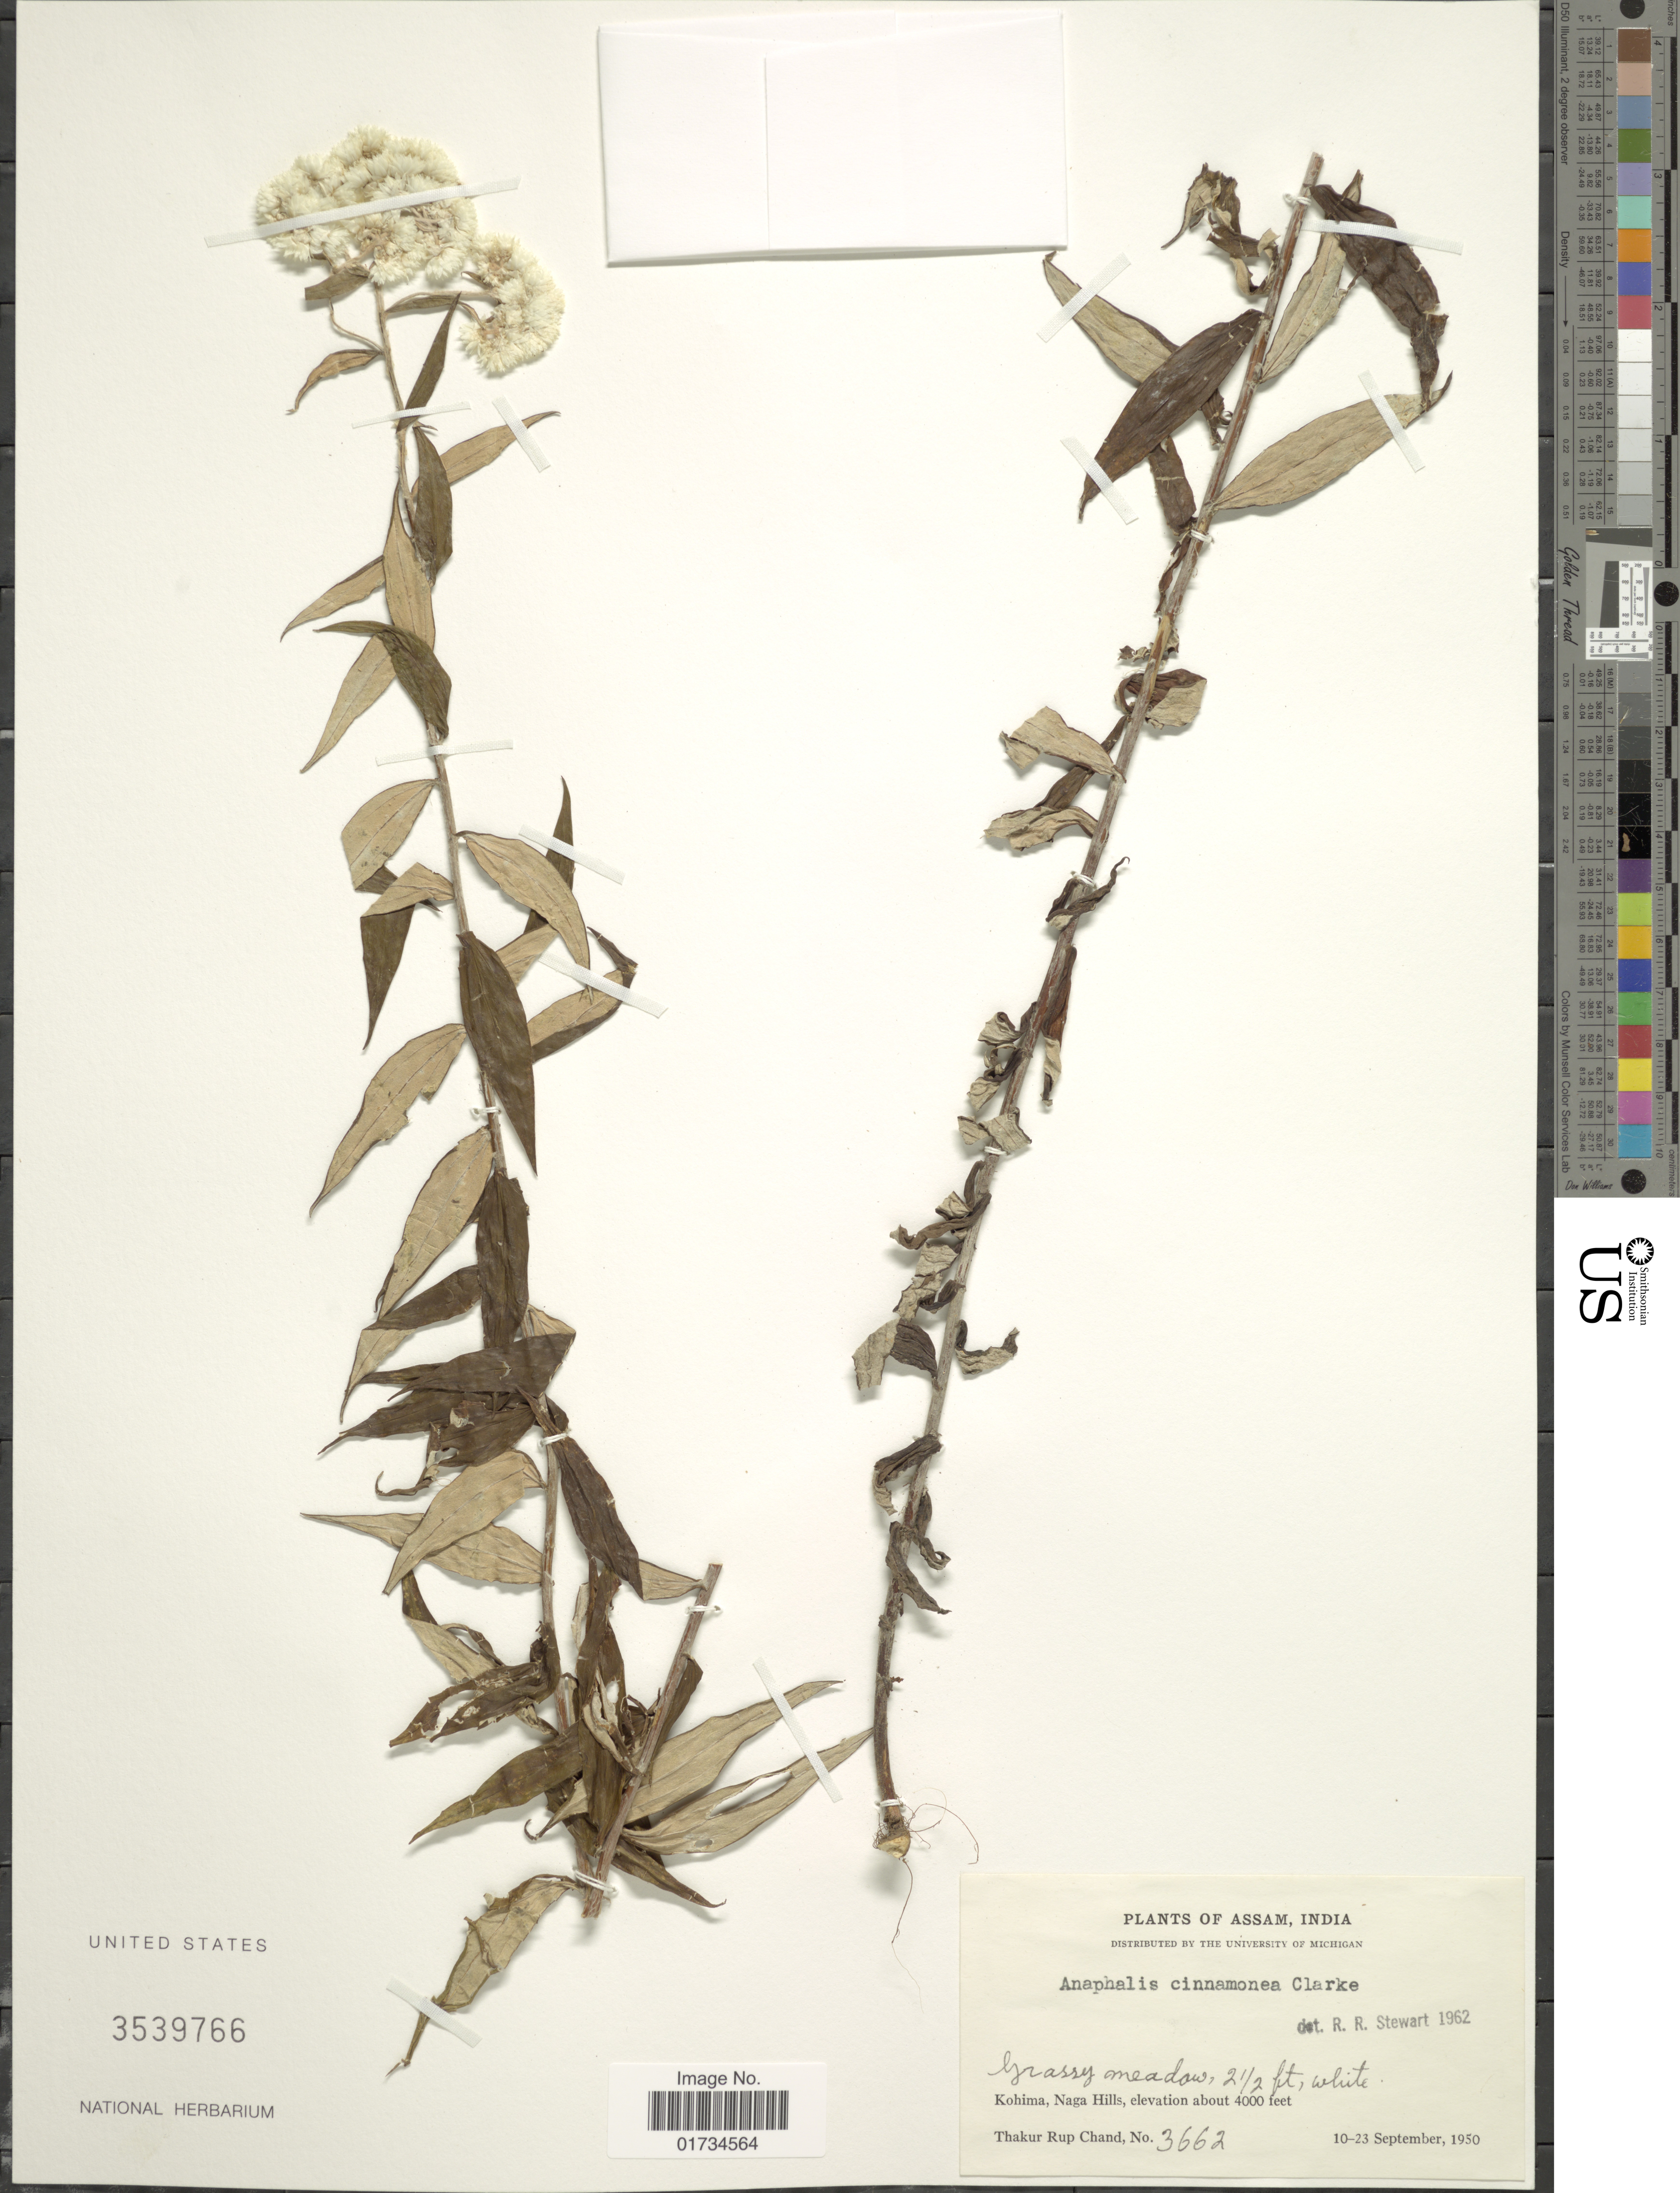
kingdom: Plantae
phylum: Tracheophyta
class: Magnoliopsida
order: Asterales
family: Asteraceae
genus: Anaphalis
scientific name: Anaphalis cinnamomea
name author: (DC.) C.B. Clarke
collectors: T. R. Chand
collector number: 3662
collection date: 1950-09-10/1950-09-23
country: India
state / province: Nagaland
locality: Assam, India. Grassy meadow. Kohima, Naga Hills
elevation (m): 1219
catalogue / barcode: US 3539766